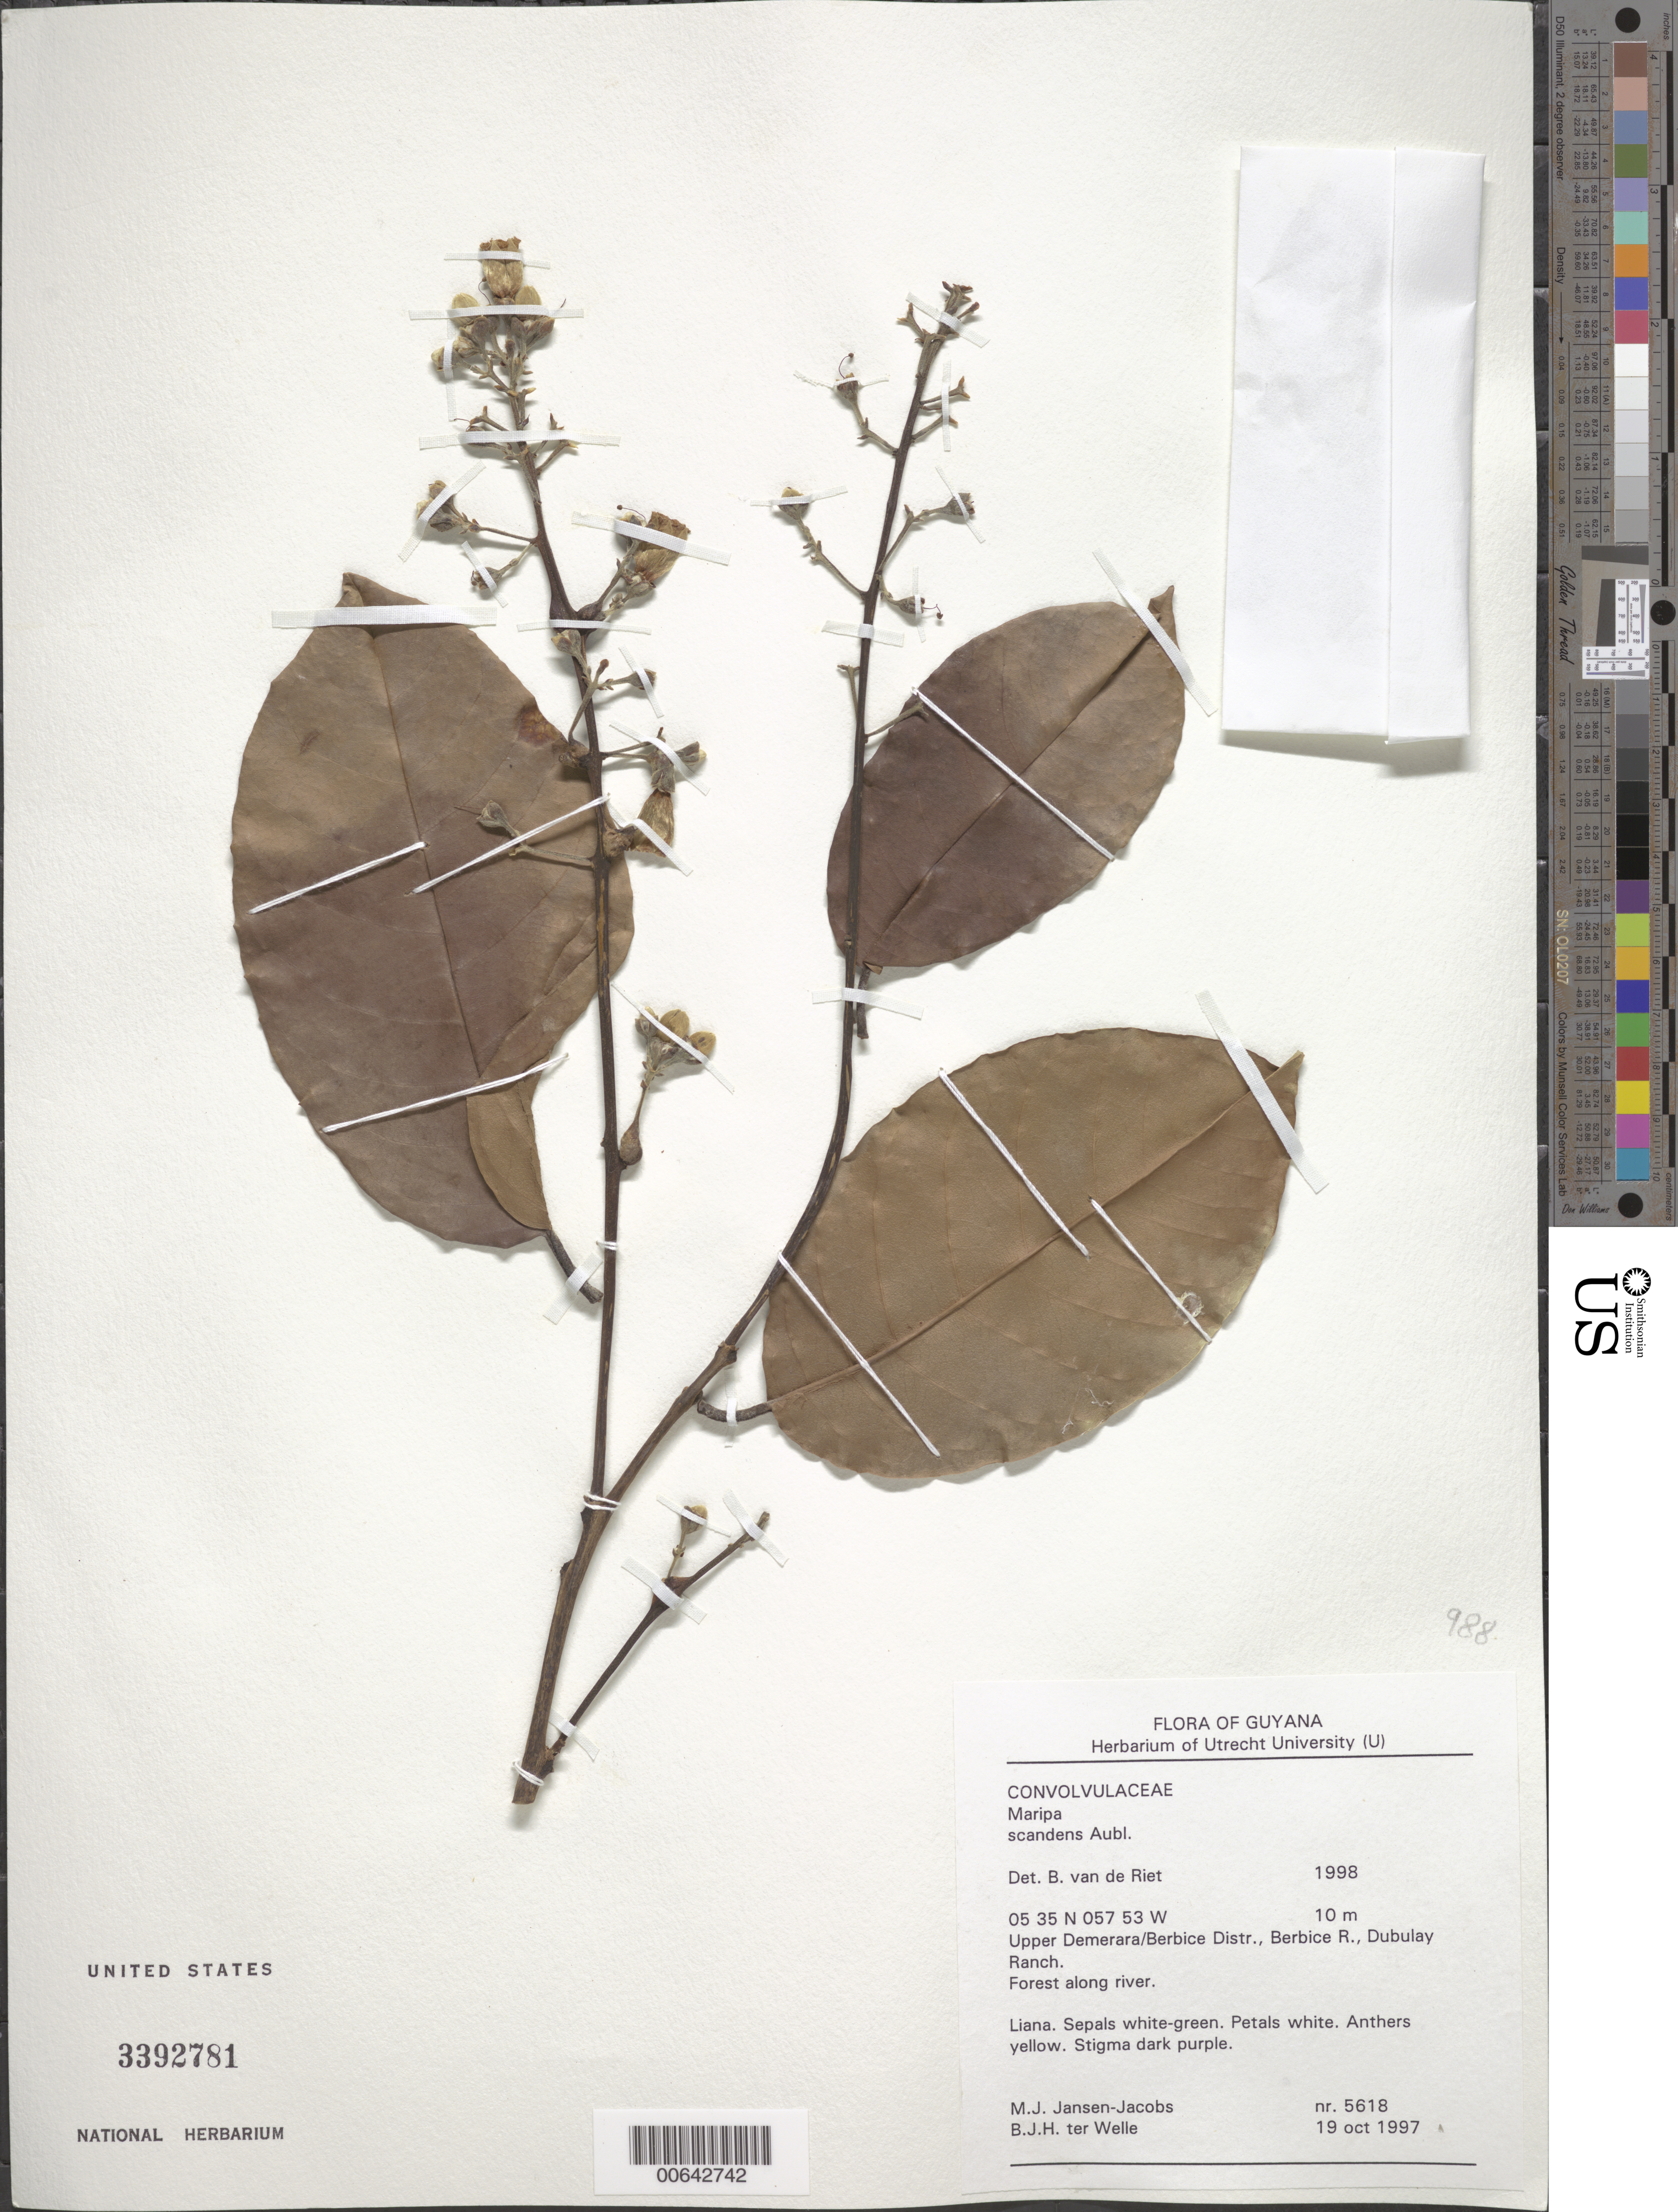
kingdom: Plantae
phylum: Tracheophyta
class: Magnoliopsida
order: Solanales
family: Convolvulaceae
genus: Maripa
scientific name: Maripa scandens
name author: Aubl.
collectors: M. J. Jansen-Jacobs & B. Welle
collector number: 5618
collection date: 1997-10-19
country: Guyana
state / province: U. Demerara-Berbice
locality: Upper Demerara/Berbice Distr., Berbice R., Dubulay Ranch.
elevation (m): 10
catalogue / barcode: US 3392781